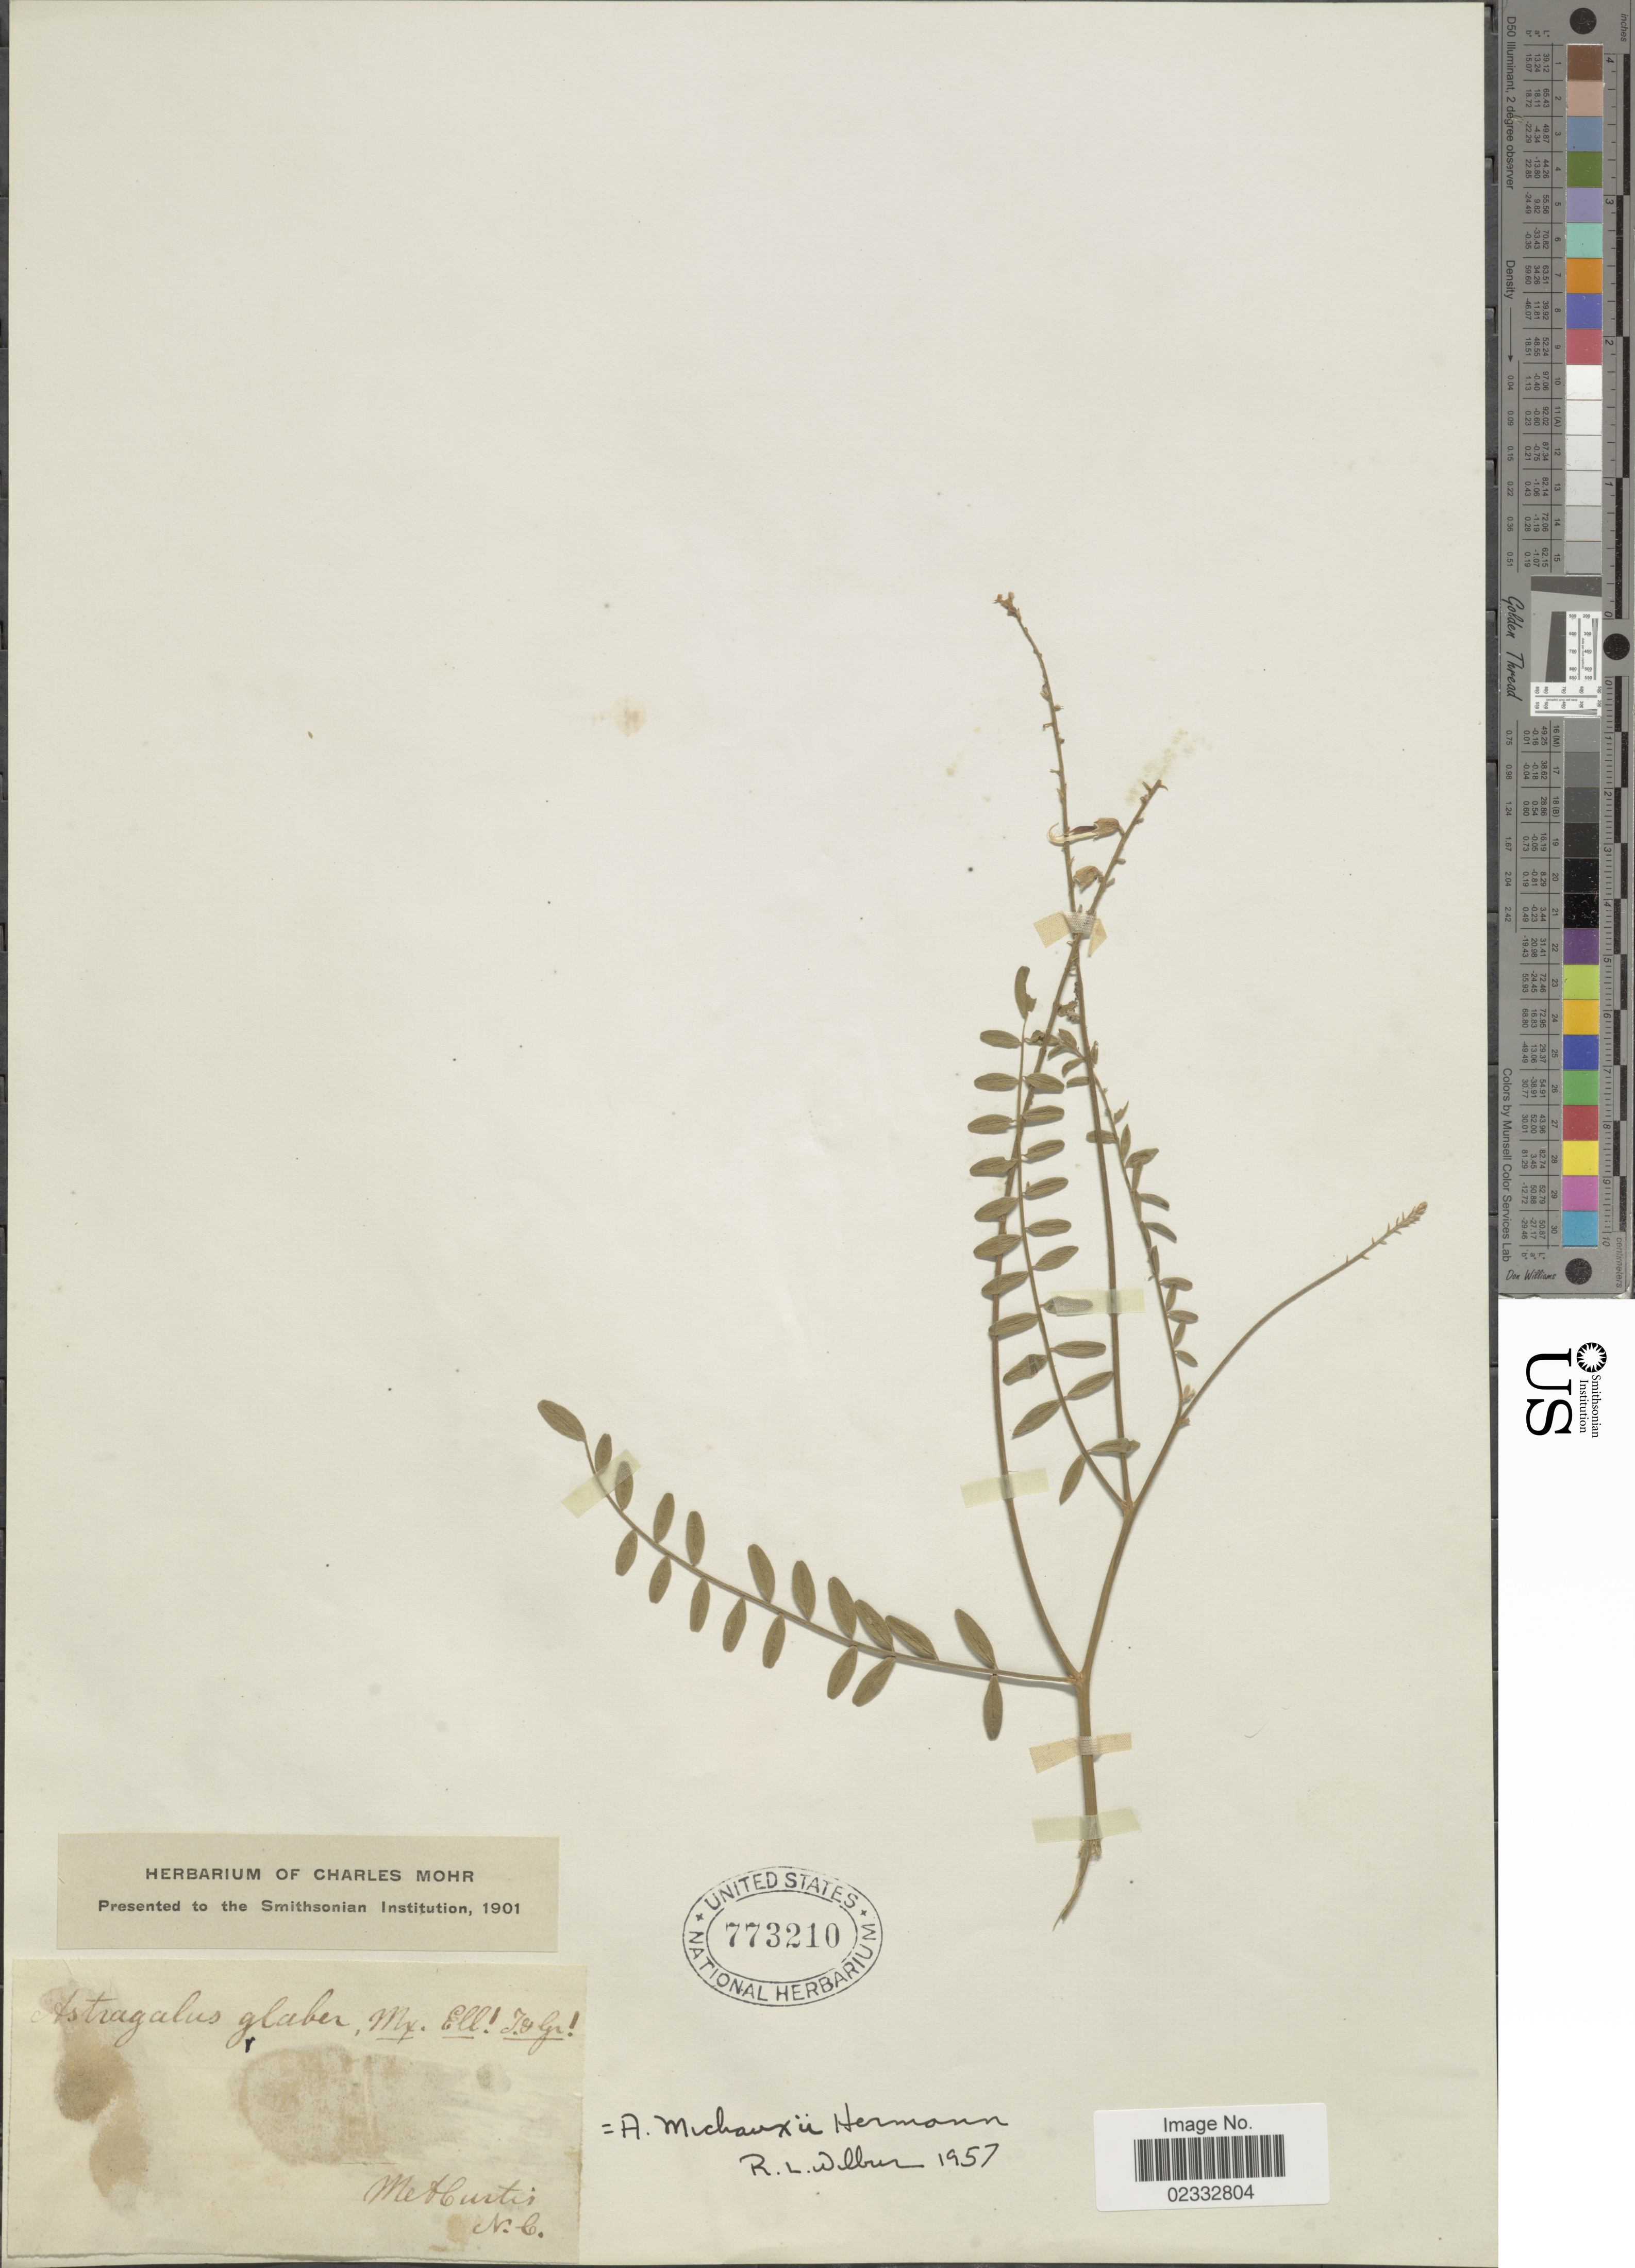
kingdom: Plantae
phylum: Tracheophyta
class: Magnoliopsida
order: Fabales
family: Fabaceae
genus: Astragalus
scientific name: Astragalus michauxii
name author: (Kuntze) F.J. Herm.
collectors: M. A. Curtis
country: United States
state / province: North Carolina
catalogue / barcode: US 773210